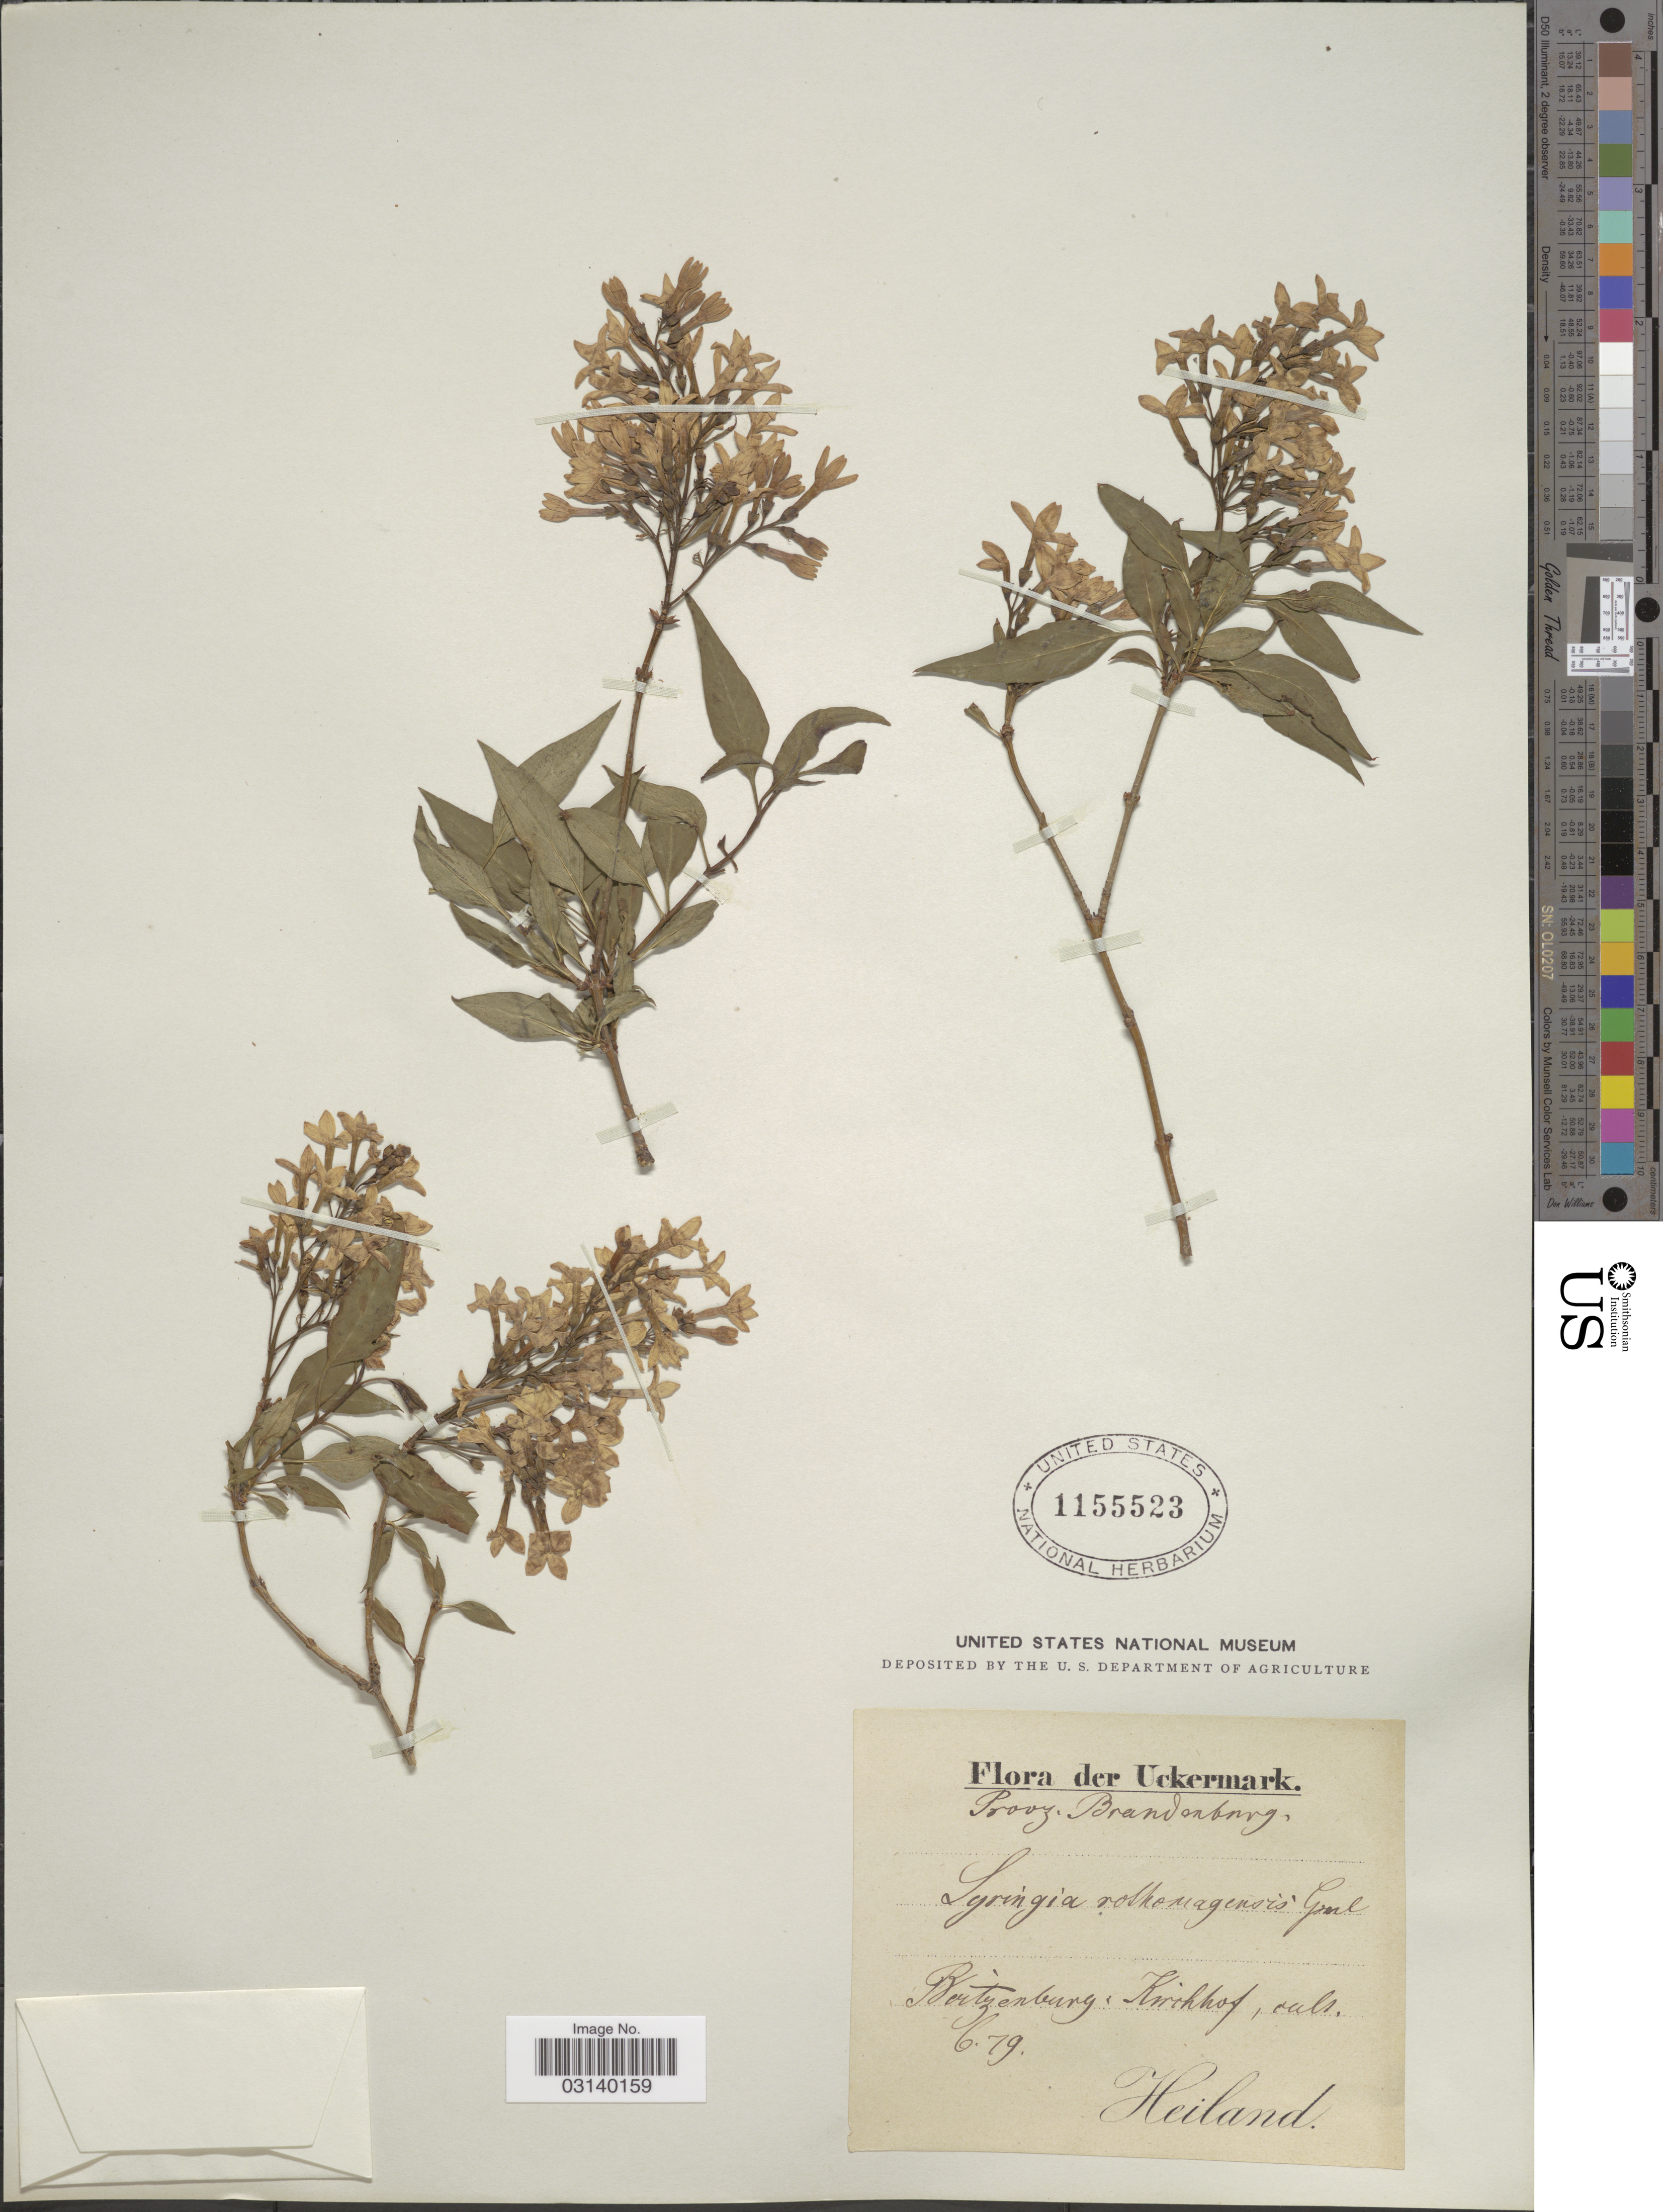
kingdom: Plantae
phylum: Tracheophyta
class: Magnoliopsida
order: Lamiales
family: Oleaceae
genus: Syringa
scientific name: Syringa x rothomagensis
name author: (Renault) A. Rich.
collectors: -. Heiland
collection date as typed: Transcribed d/m/y: /6/79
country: Germany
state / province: Brandenburg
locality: Uckermark. Provz. Brandenburg. Boitzenburg, Kirchhof.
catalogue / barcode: US 1155523